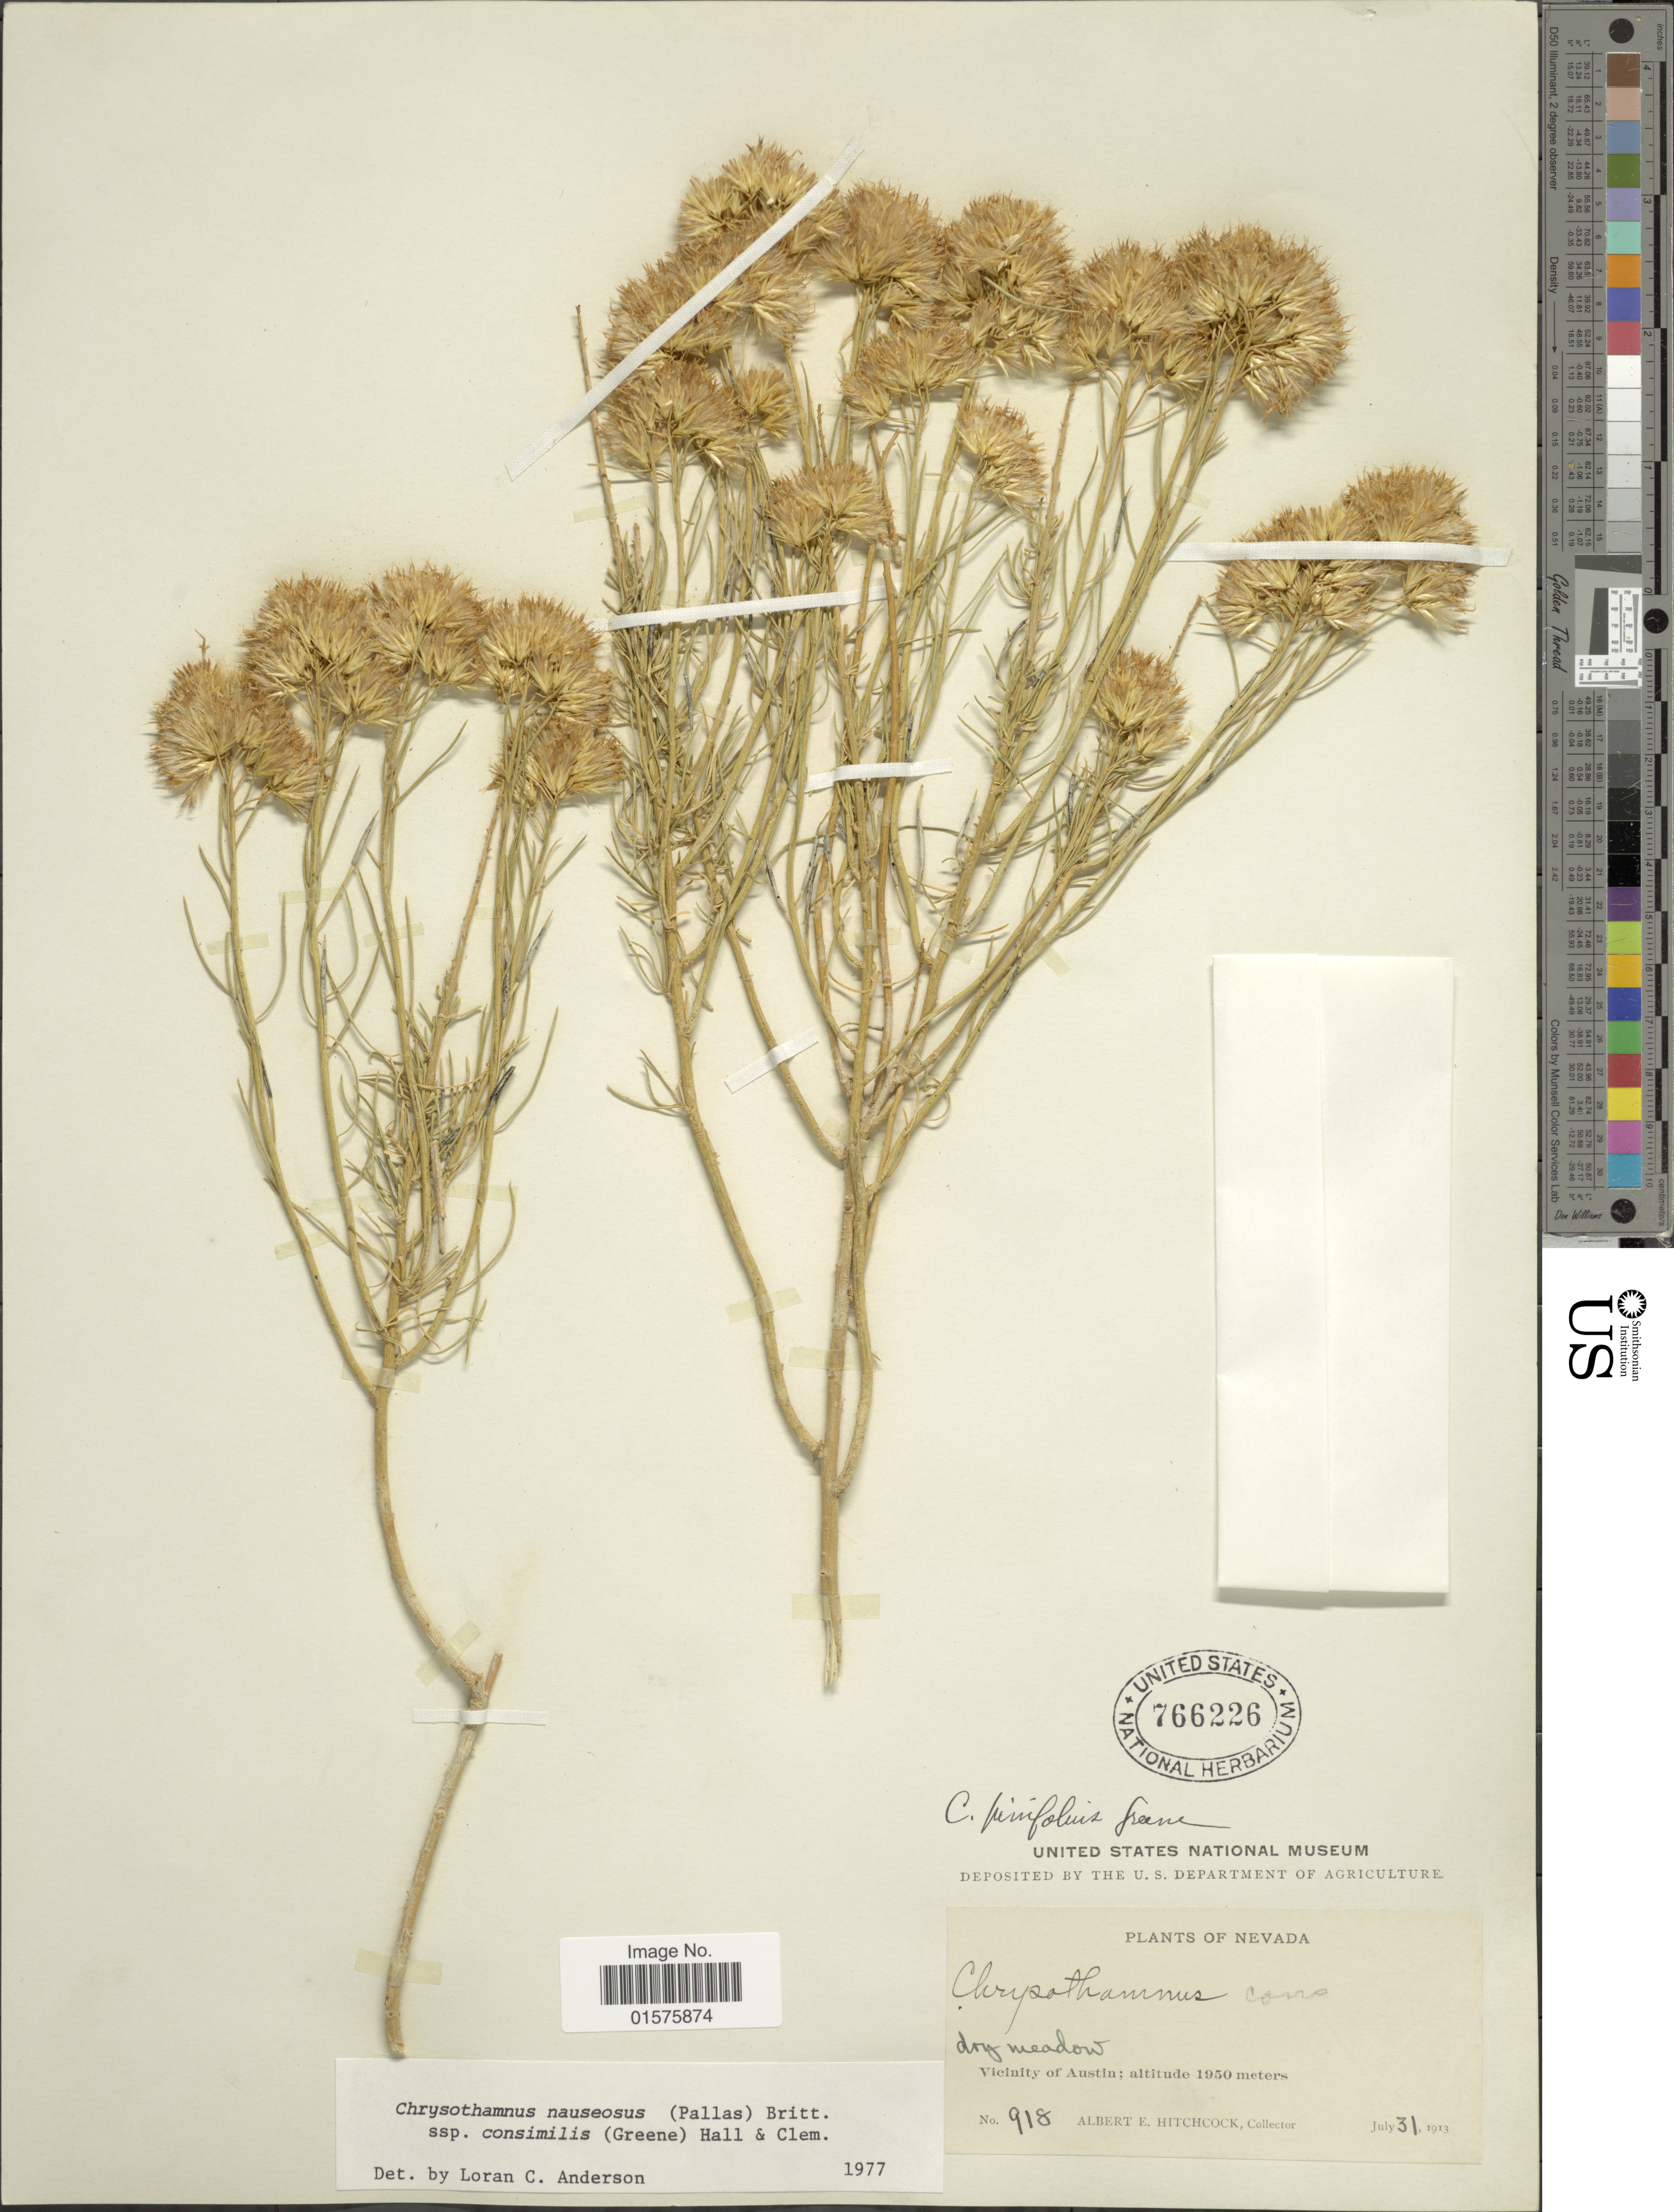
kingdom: Plantae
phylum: Tracheophyta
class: Magnoliopsida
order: Asterales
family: Asteraceae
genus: Ericameria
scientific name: Ericameria nauseosa var. oreophila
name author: (A. Nelson) G.L. Nesom & G.I. Baird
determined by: Urbatsch, Lowell E., Curator (LSU), Louisiana State University (UNITED STATES)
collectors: A. Hitchcock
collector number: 918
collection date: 1913-07-31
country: United States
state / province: Nevada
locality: Vicinity of Austin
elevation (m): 1950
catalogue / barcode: US 766226